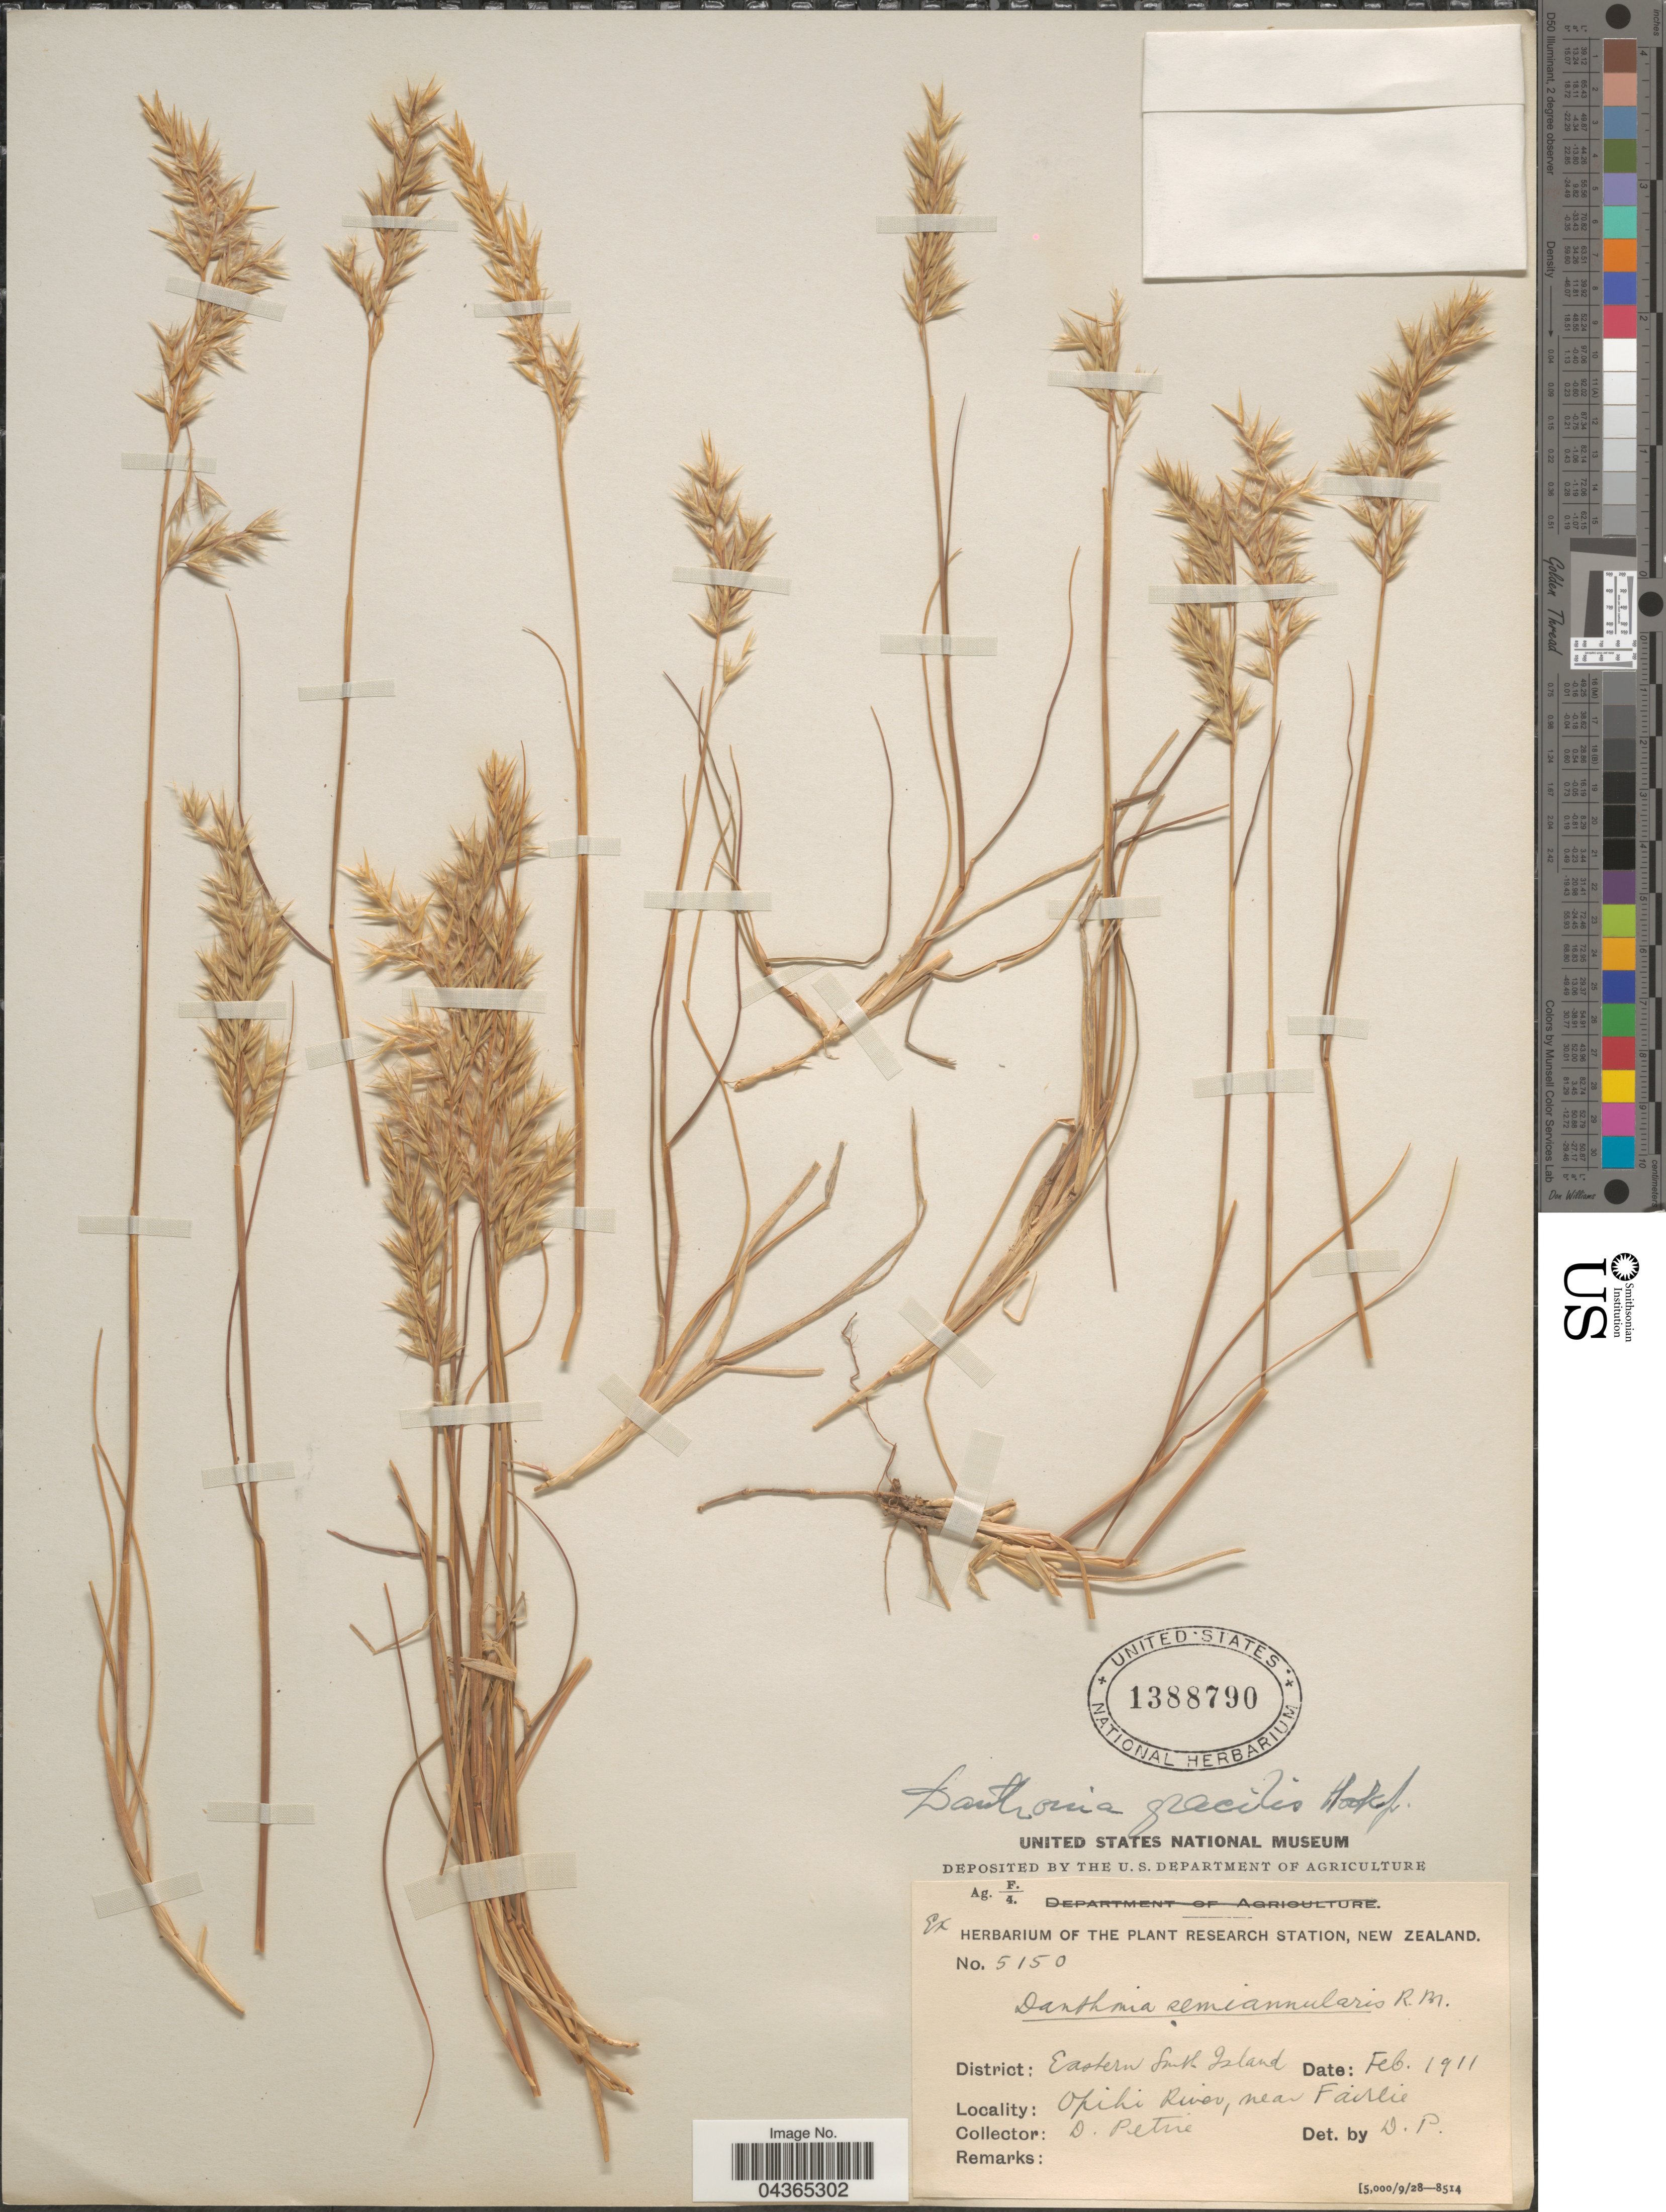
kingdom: Plantae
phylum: Tracheophyta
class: Liliopsida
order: Poales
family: Poaceae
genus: Rytidosperma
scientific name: Rytidosperma gracile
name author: (Hook. f.) Connor & Edgar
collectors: D. Petrie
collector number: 5150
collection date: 1911-02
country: New Zealand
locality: District: Eastern South Island. Opihi River, near Fairlie.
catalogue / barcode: US 1388790